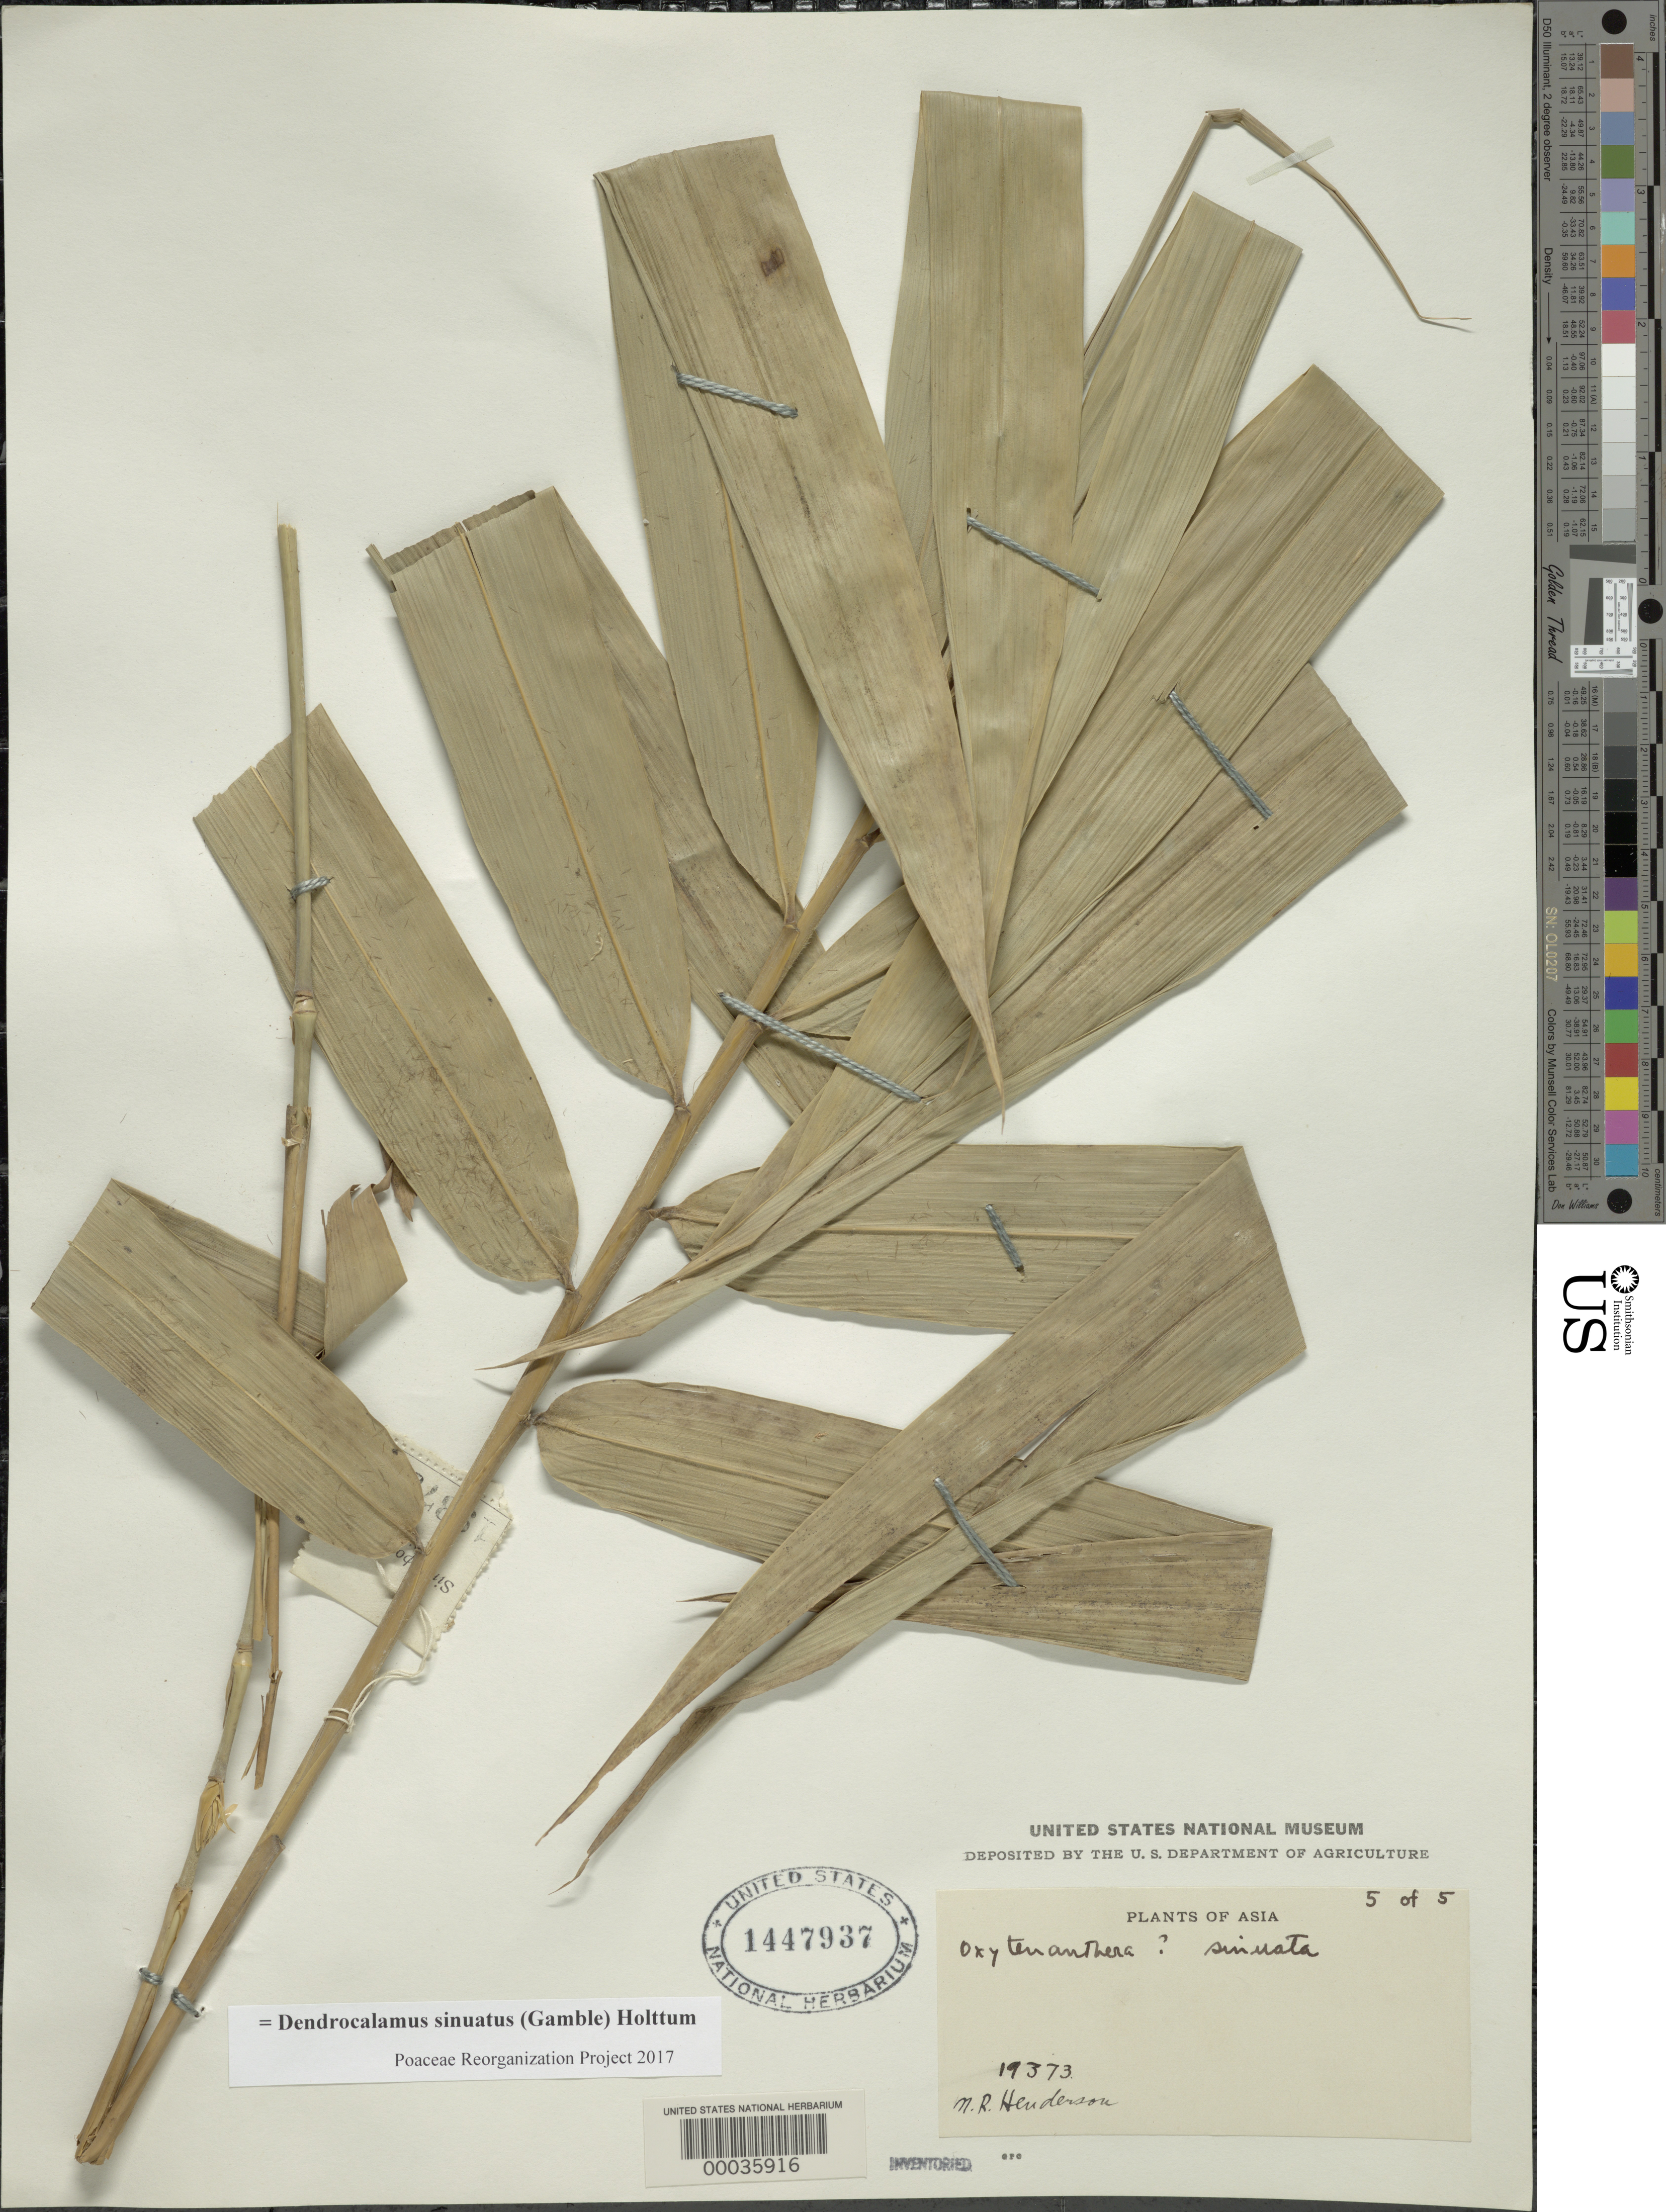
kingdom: Plantae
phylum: Tracheophyta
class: Liliopsida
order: Poales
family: Poaceae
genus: Dendrocalamus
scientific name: Dendrocalamus sinuatus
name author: (Gamble) Holttum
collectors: M. Henderson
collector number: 19373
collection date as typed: Oct 1927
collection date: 1927-10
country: Malaysia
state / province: Pahang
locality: Sungei chelia, chegar perah pahang. [sungei chelia = sungai chelai?] [Malay Peninsula]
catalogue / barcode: US 1447937